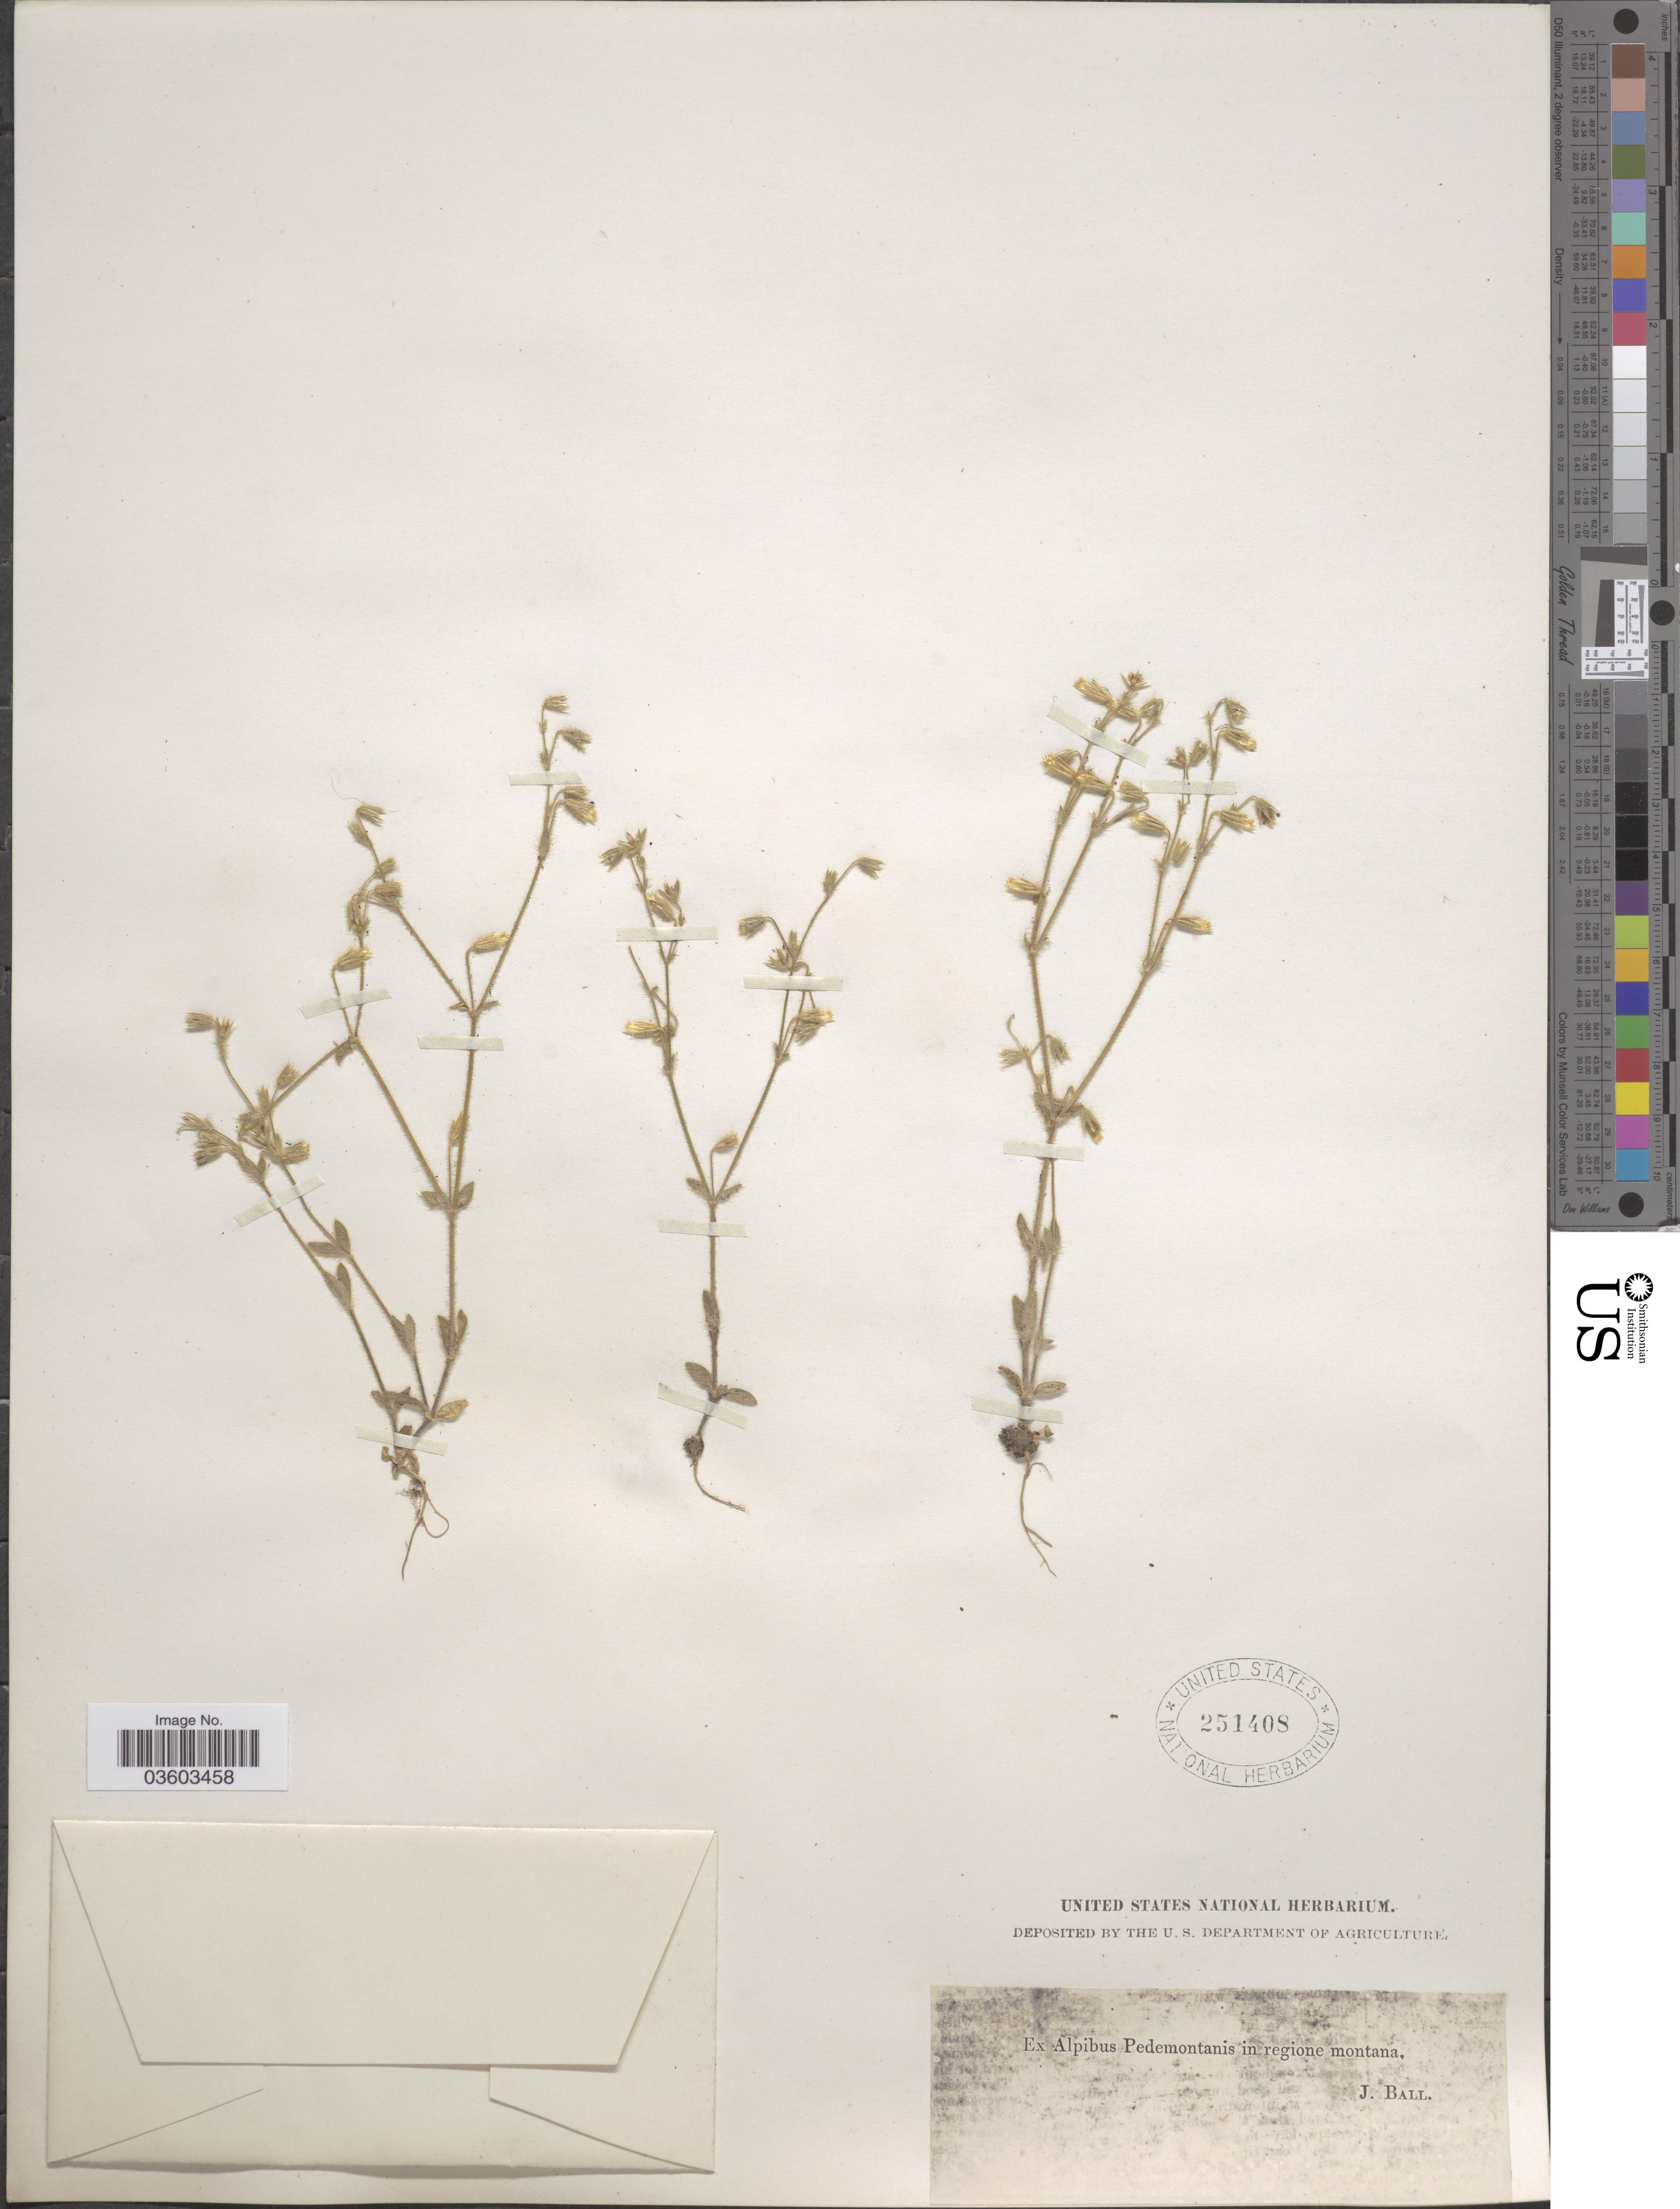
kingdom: Plantae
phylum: Tracheophyta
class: Magnoliopsida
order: Caryophyllales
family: Caryophyllaceae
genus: Cerastium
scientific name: Cerastium sp.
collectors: J. Ball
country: Italy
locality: Ex Alpibus Pedemontanis in regione montana.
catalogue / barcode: US 251408